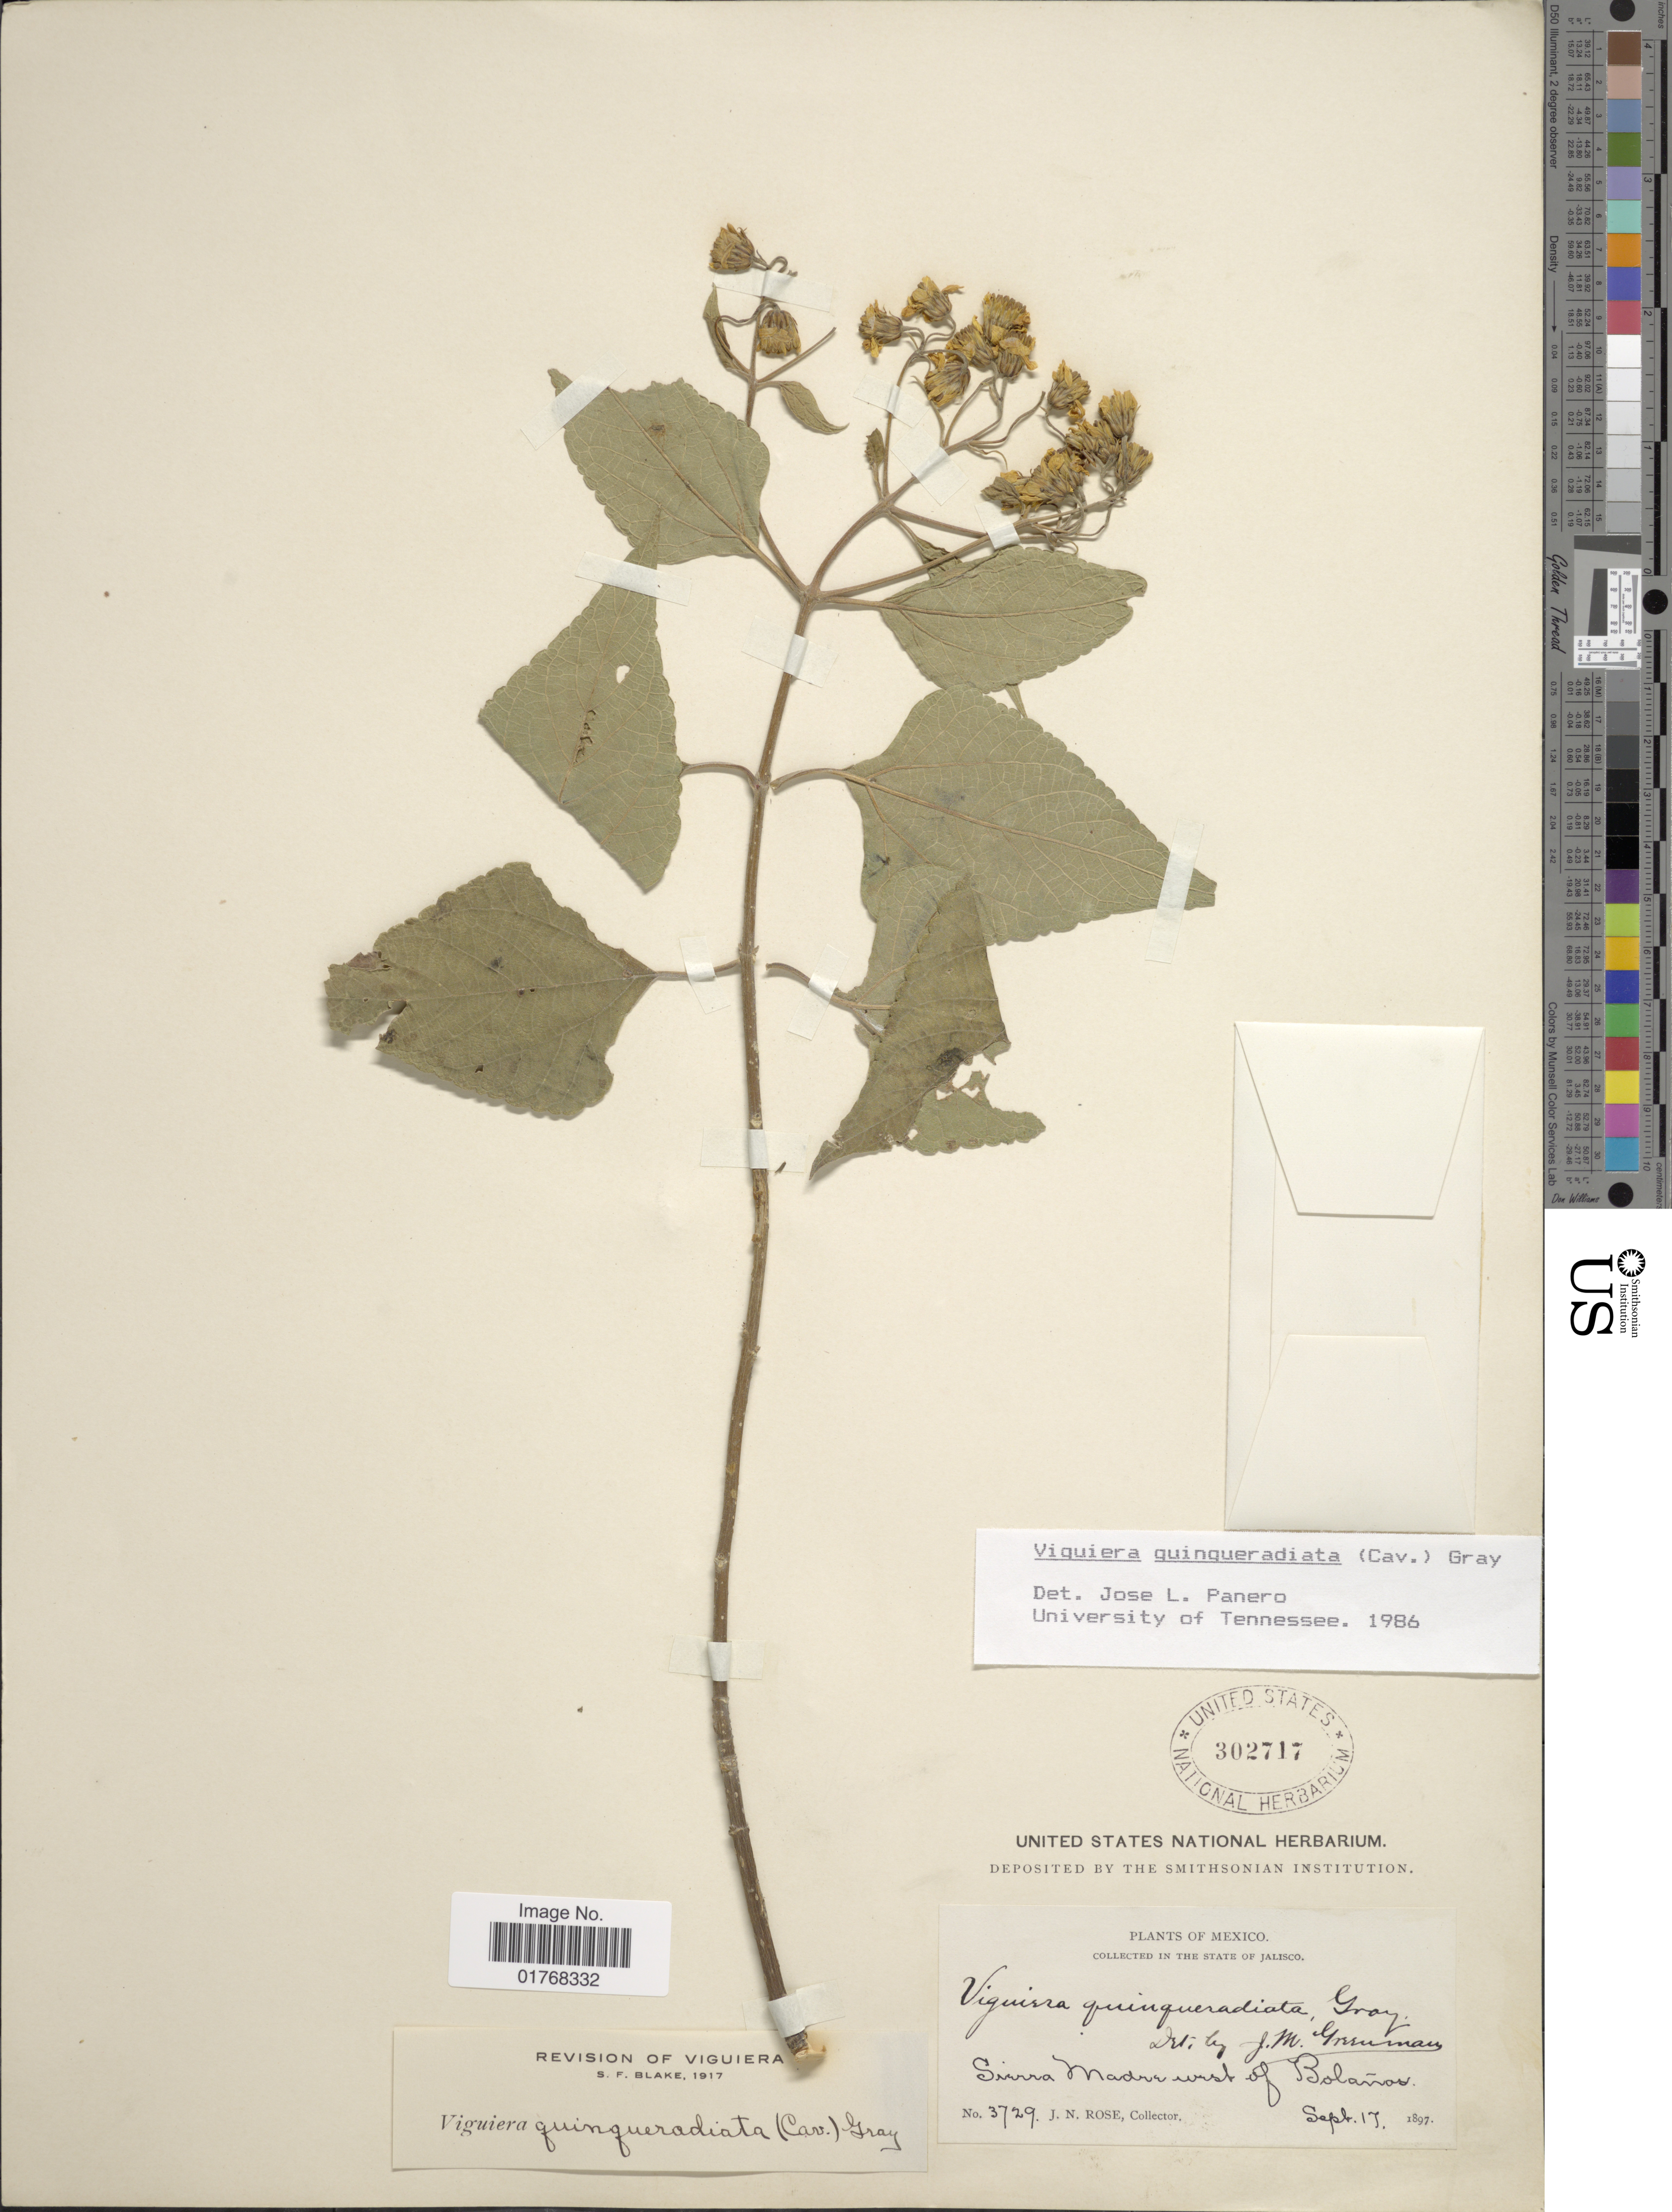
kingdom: Plantae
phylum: Tracheophyta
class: Magnoliopsida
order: Asterales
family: Asteraceae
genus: Viguiera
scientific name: Viguiera quinqueradiata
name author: (Cav.) A. Gray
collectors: J. N. Rose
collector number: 3729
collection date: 1897-09-17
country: Mexico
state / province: Jalisco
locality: Sierra Madre west of Bolaños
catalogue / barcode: US 302717